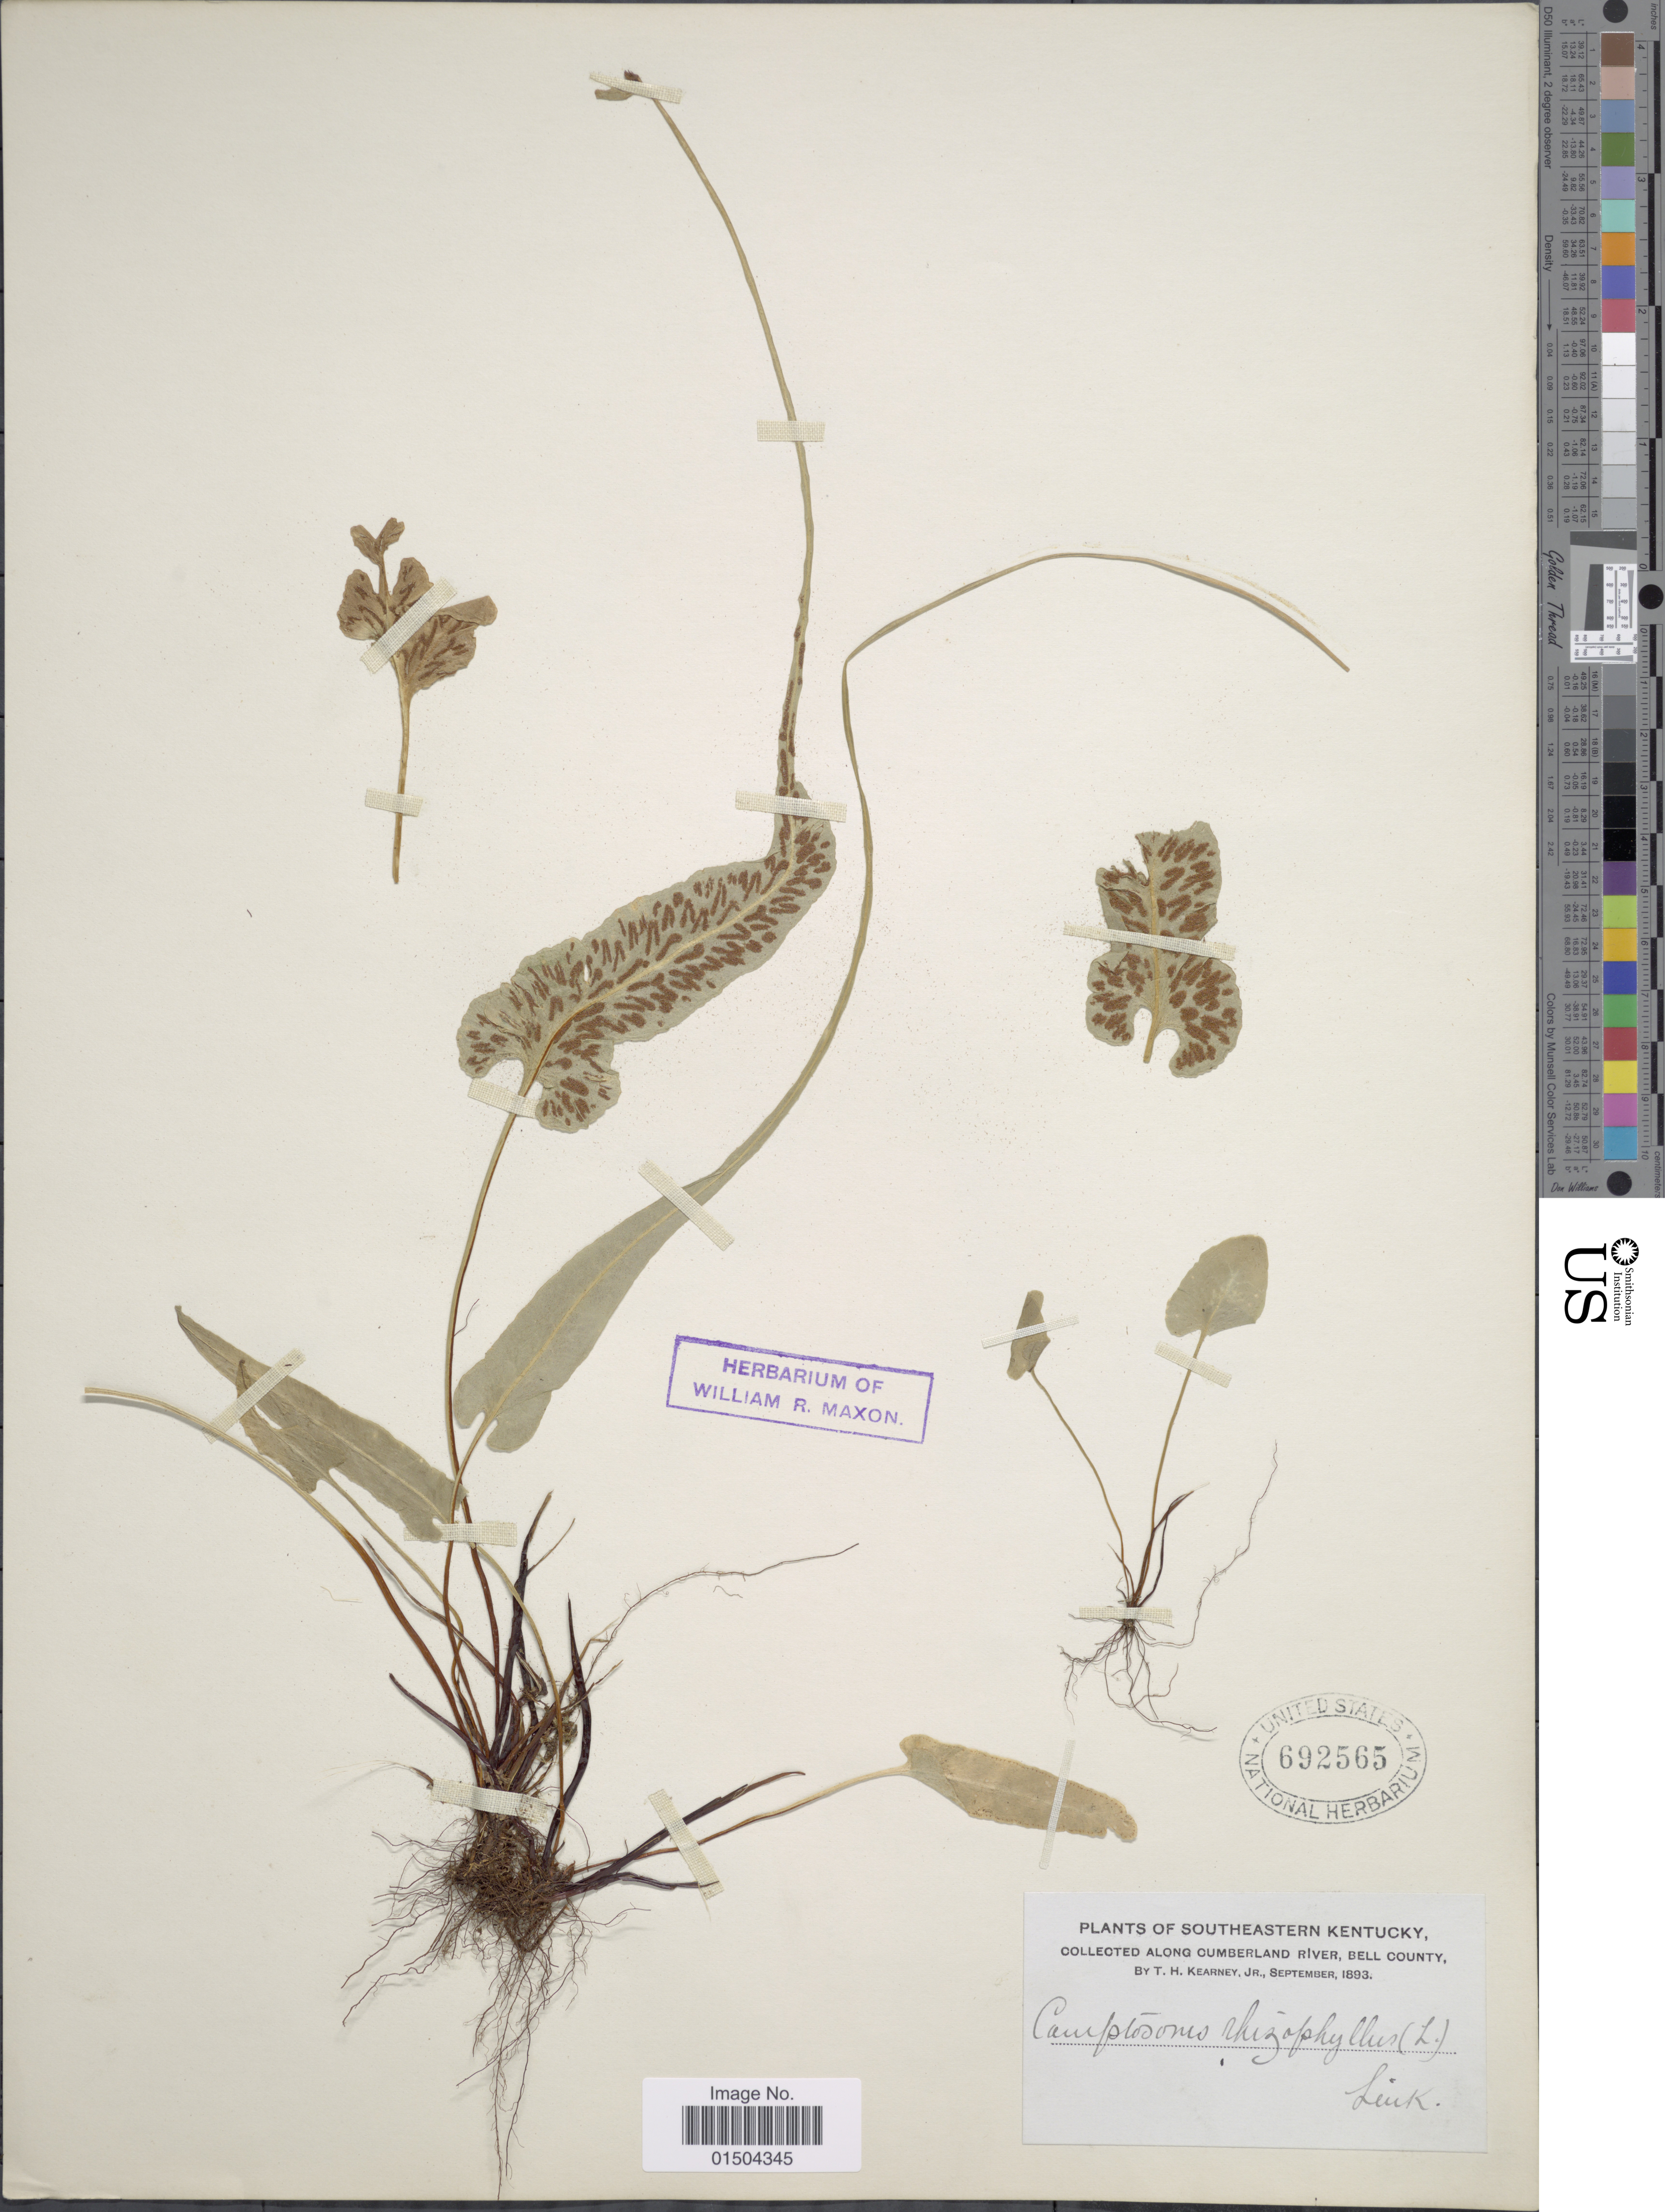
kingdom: Plantae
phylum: Tracheophyta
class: Polypodiopsida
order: Polypodiales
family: Aspleniaceae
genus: Asplenium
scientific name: Asplenium rhizophyllum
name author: L.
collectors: T. H. Kearney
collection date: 1893-09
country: United States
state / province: Kentucky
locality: Southeastern Kentucky. Collected along Cumberland River, Bell County.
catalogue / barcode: US 692565